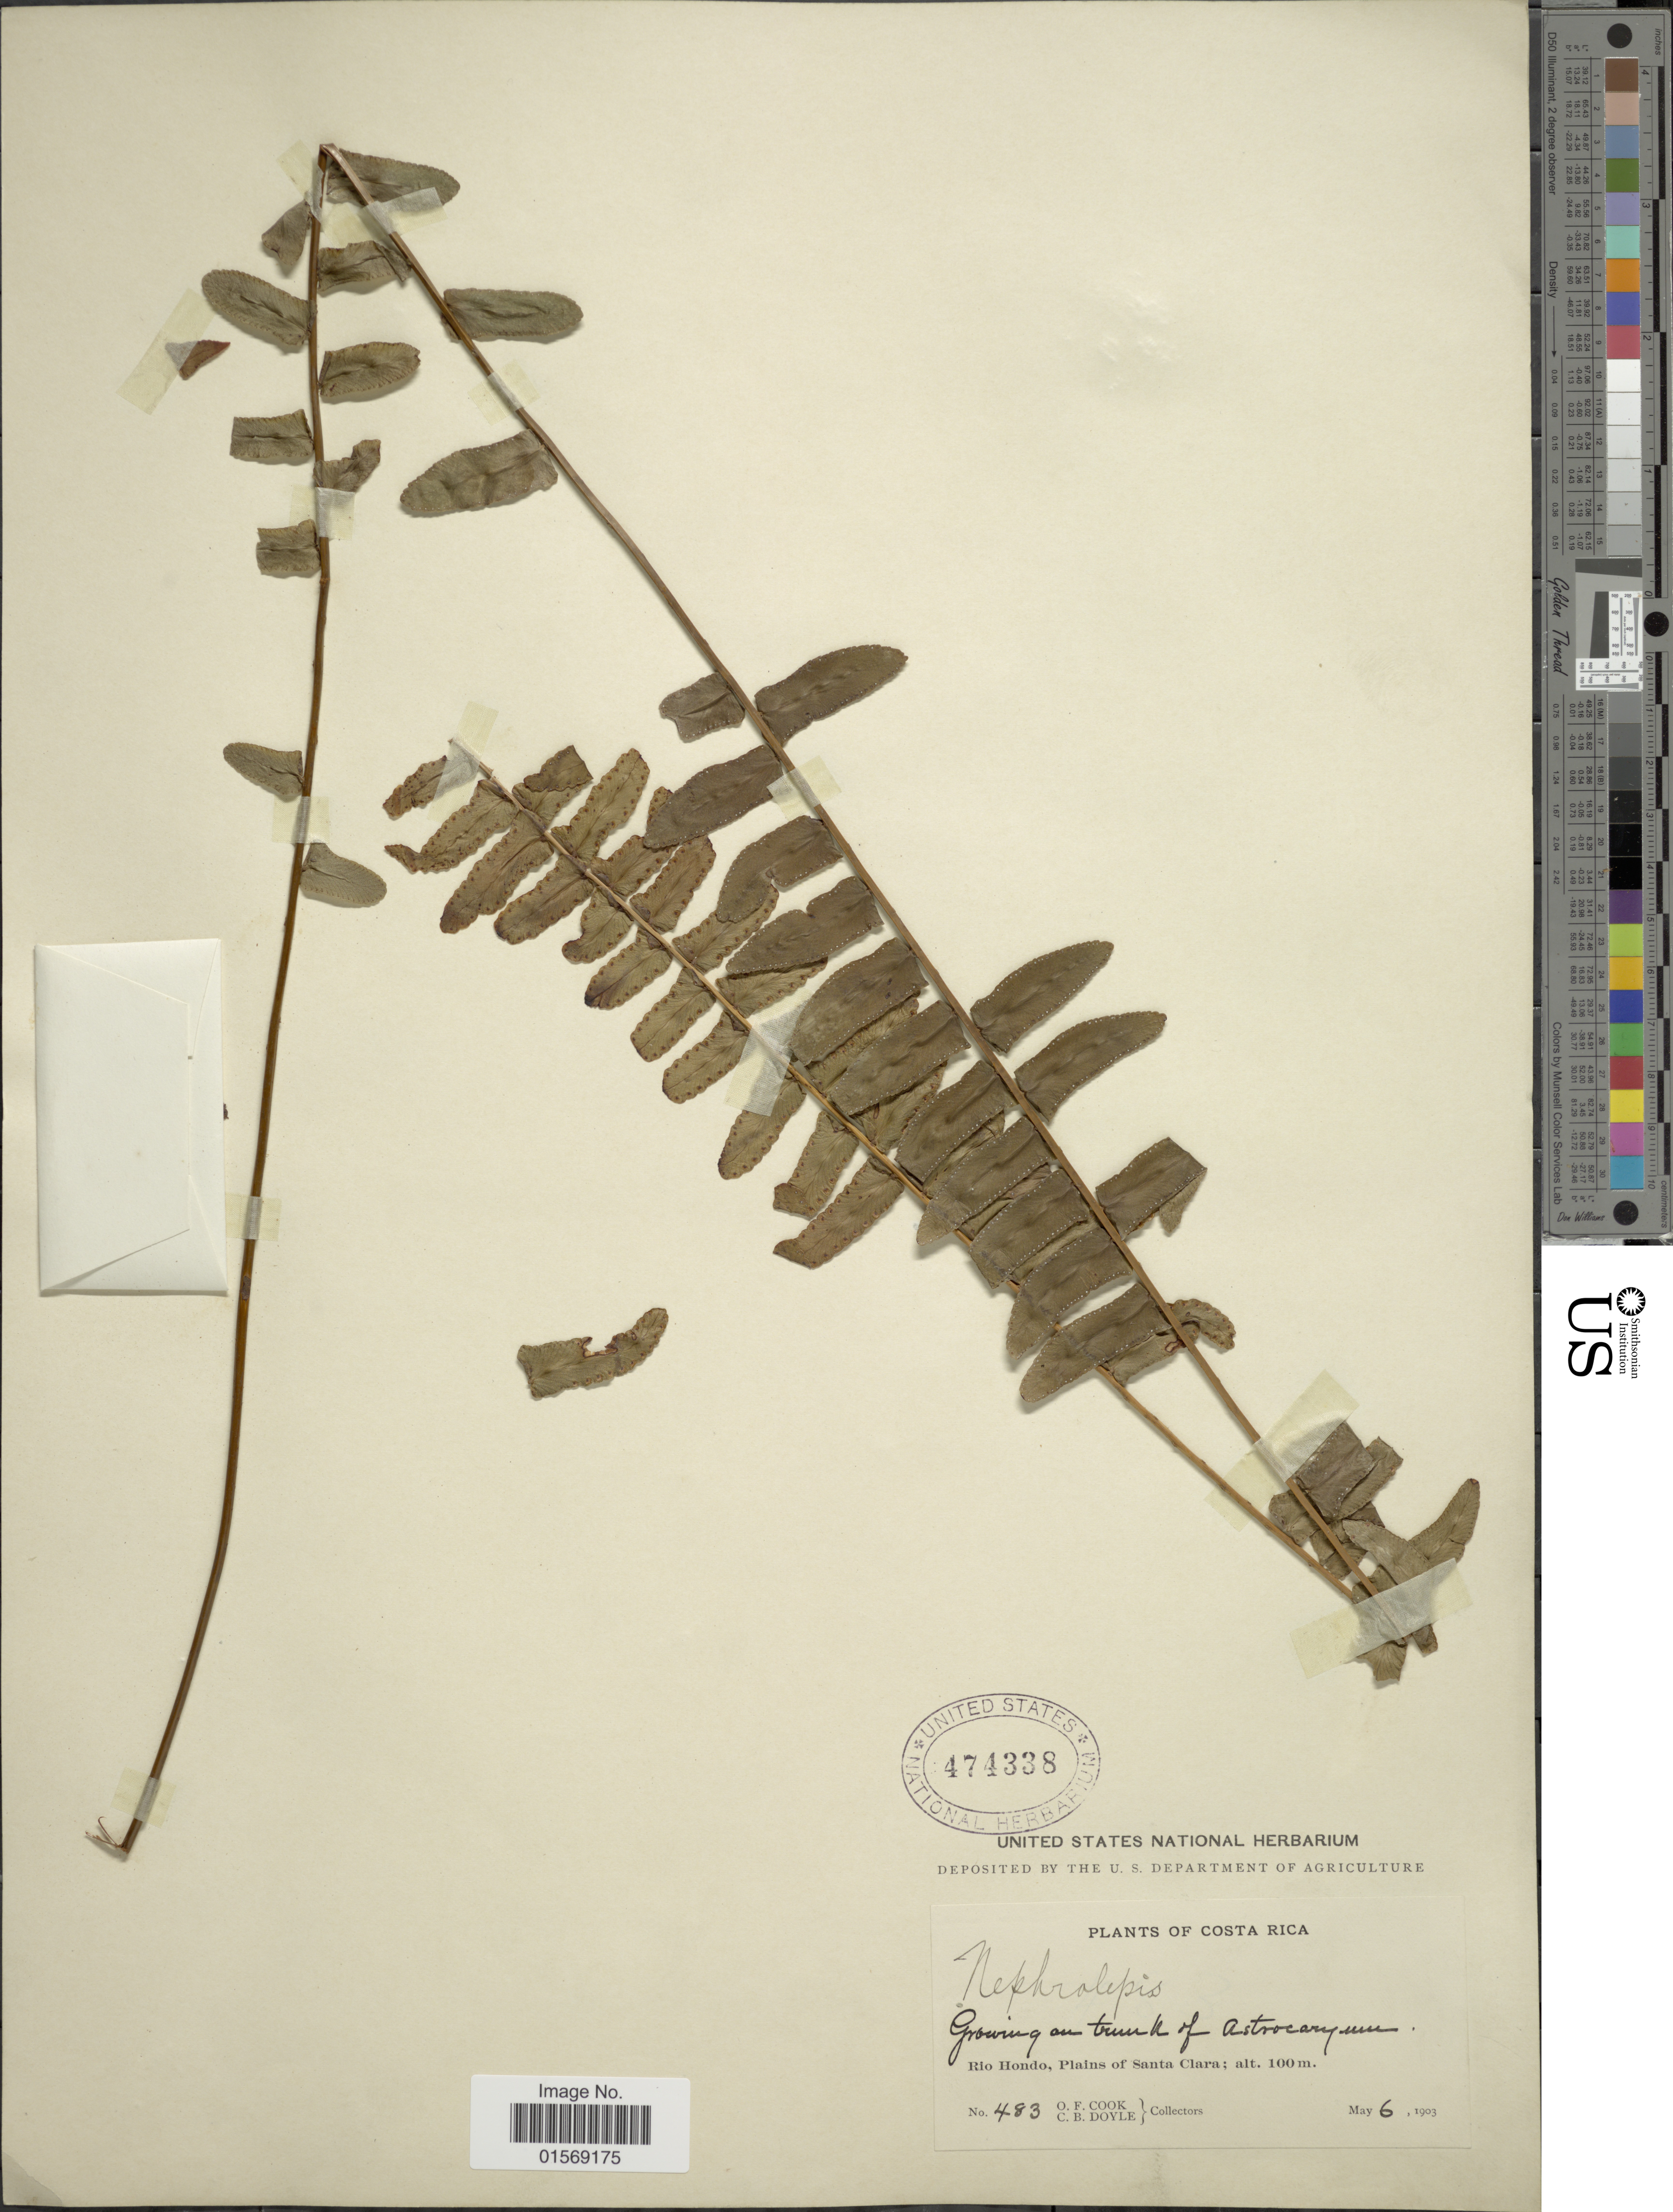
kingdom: Plantae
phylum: Tracheophyta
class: Polypodiopsida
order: Polypodiales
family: Nephrolepidaceae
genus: Nephrolepis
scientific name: Nephrolepis pendula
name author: (Raddi) J. Sm.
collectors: O. F. Cook & C. Doyle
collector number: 483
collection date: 1903-05-06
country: Costa Rica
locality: Costa Rica. Rio Hondo, Plains of Santa Clara.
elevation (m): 100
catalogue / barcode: US 474338